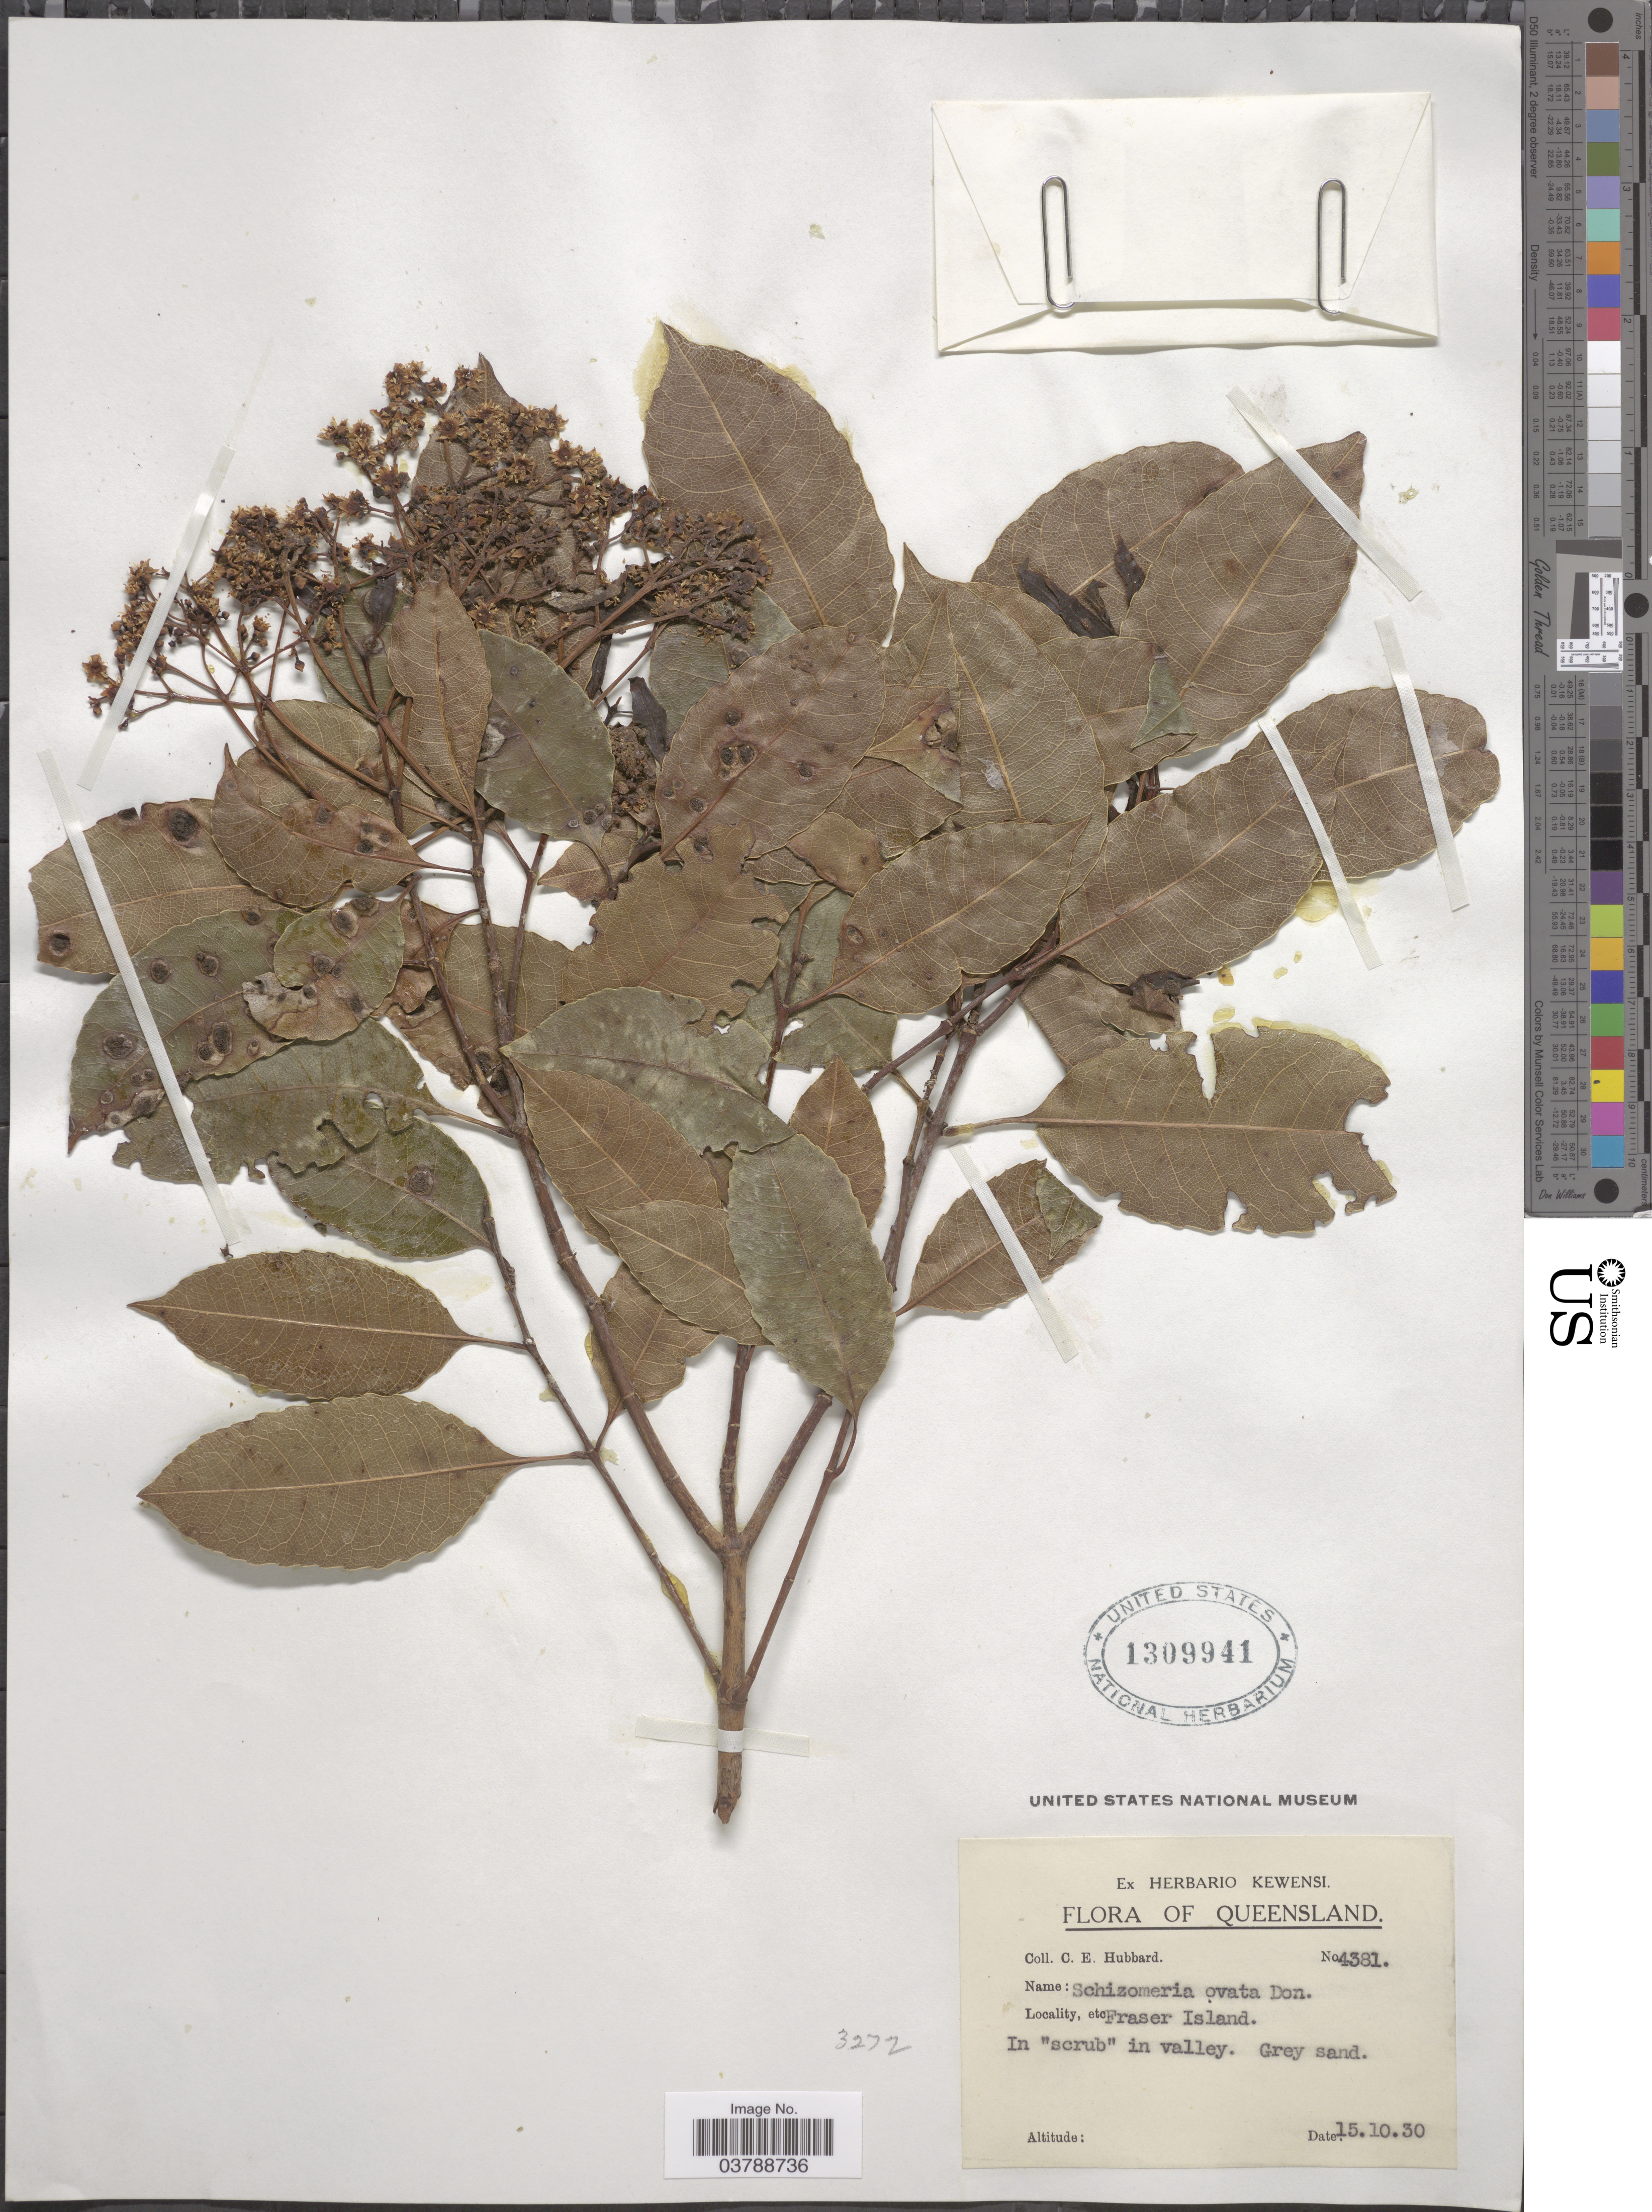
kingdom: Plantae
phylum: Tracheophyta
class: Magnoliopsida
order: Oxalidales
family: Cunoniaceae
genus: Schizomeria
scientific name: Schizomeria ovata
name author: D. Don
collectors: C. E. Hubbard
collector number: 4381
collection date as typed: Transcribed d/m/y: 15/10/30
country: Australia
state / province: Queensland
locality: Fraser Island.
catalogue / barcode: US 1309941